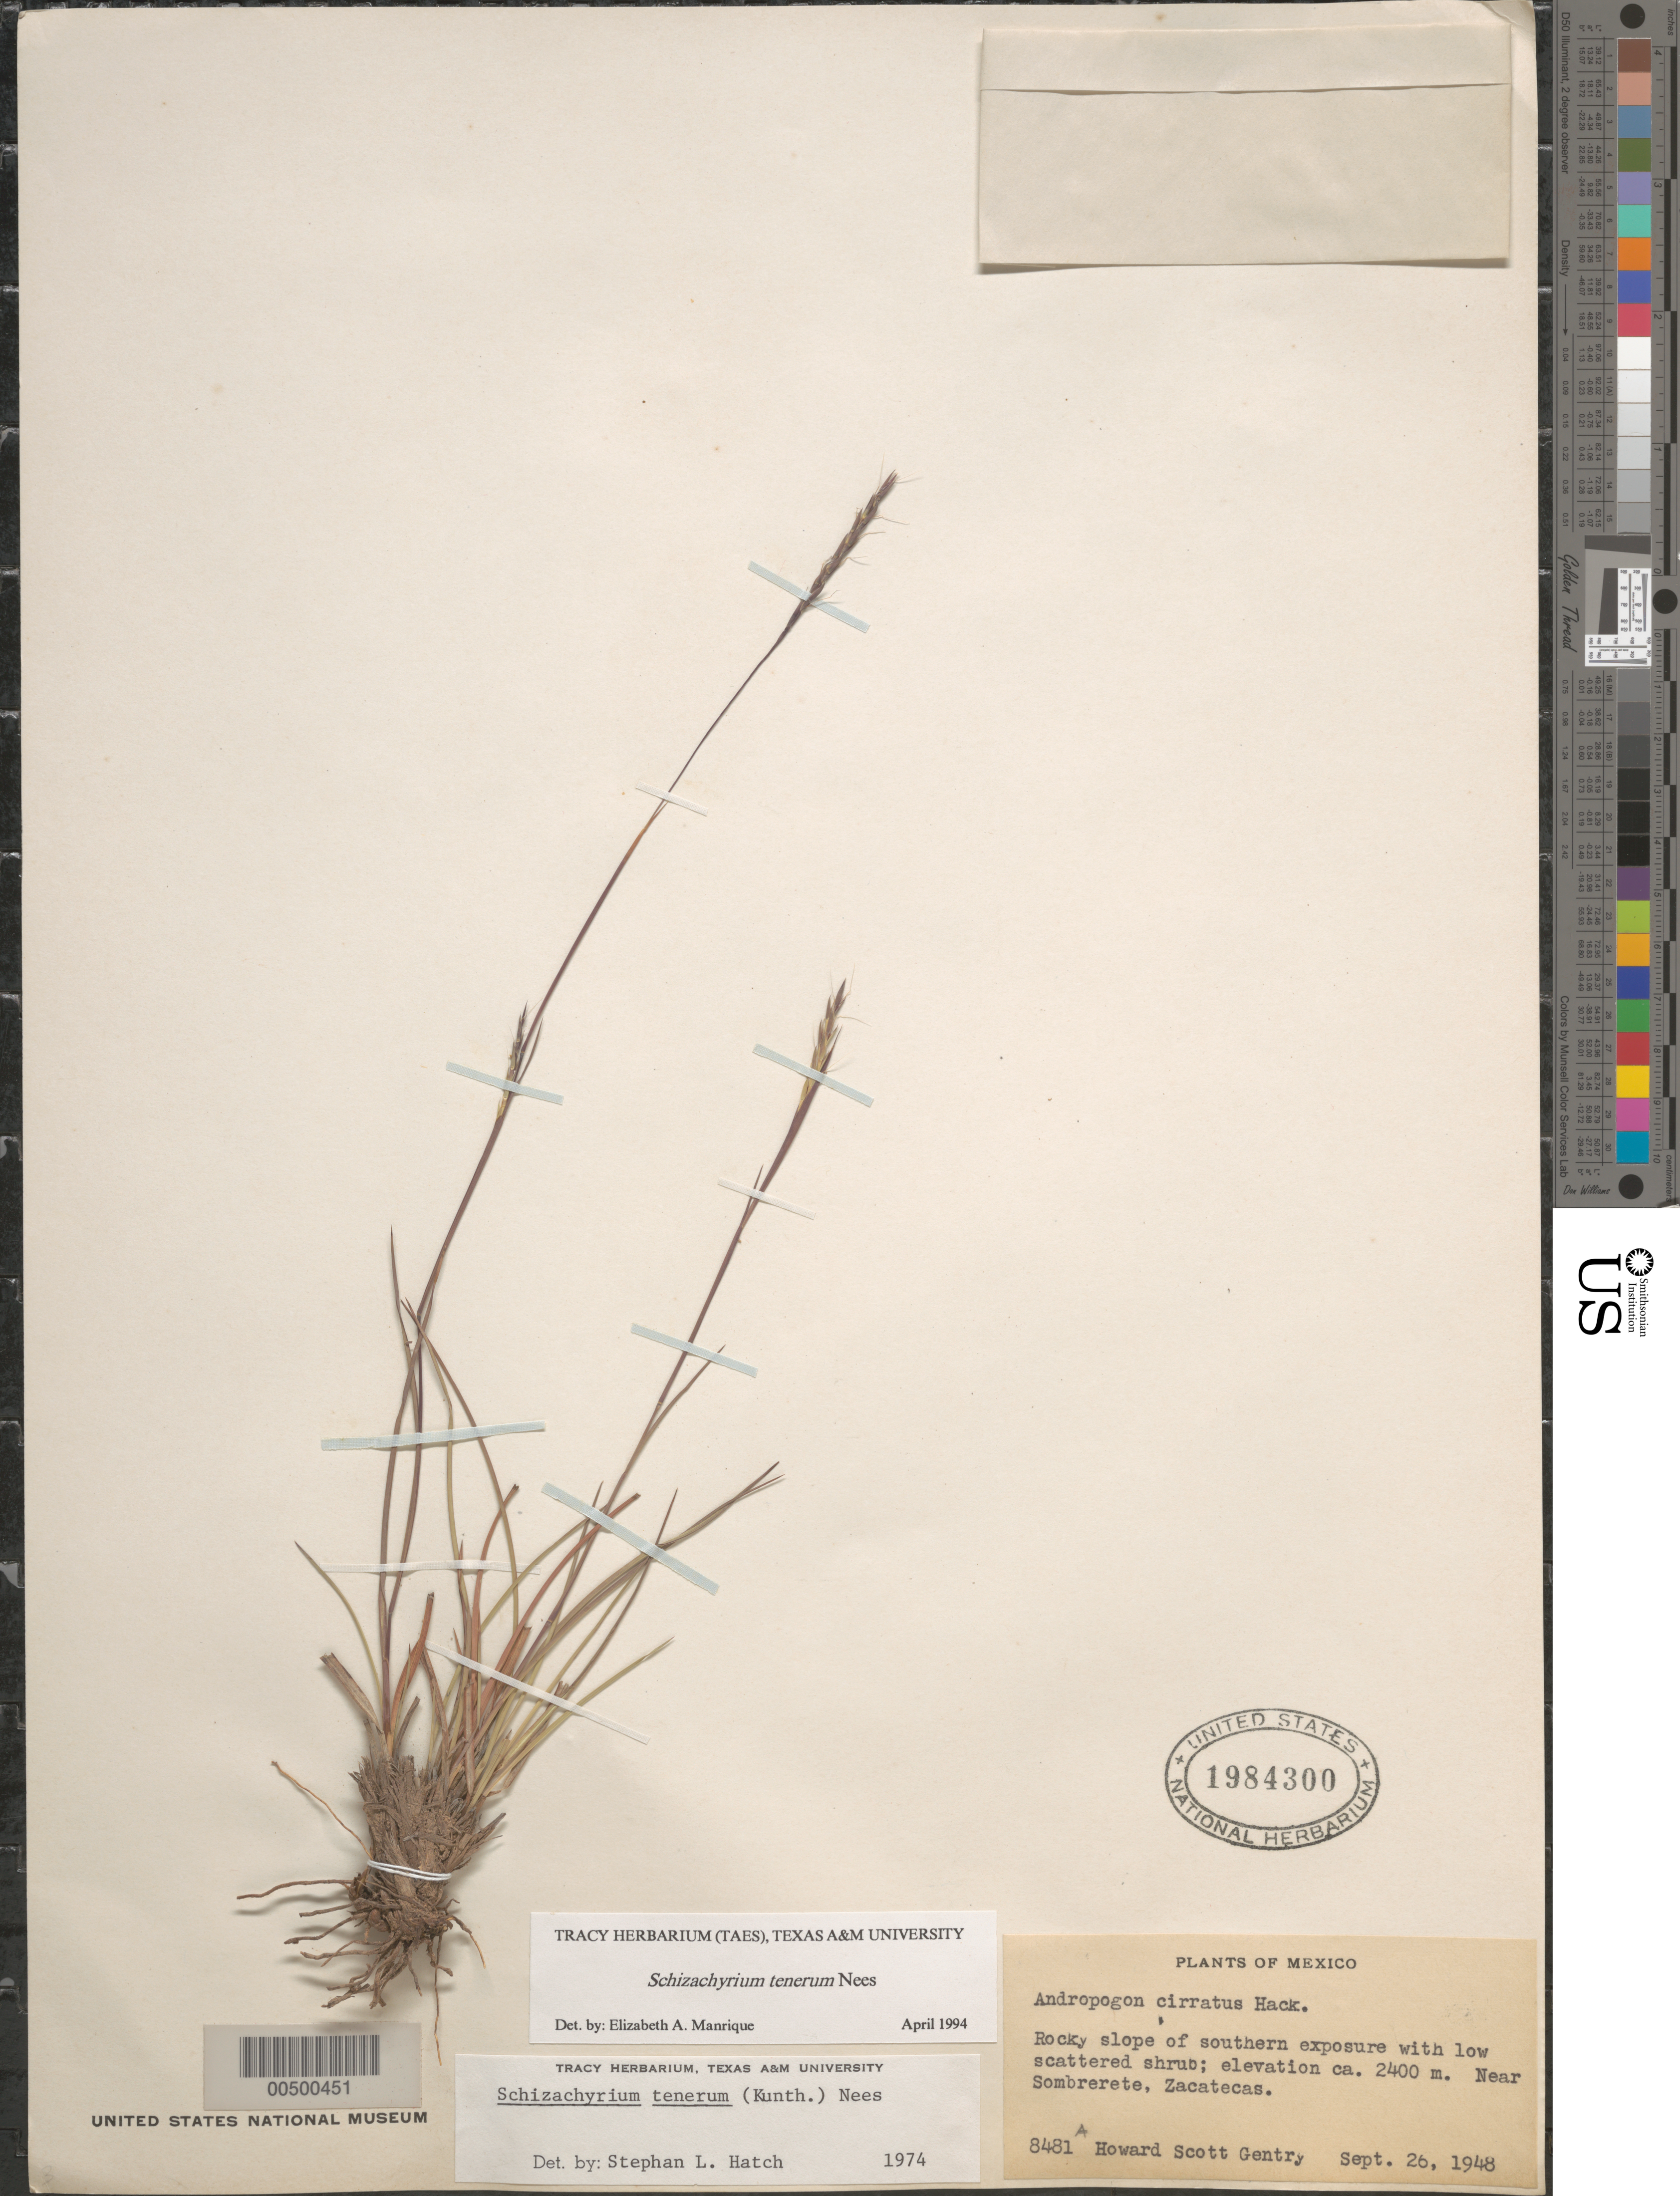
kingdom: Plantae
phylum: Tracheophyta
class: Liliopsida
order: Poales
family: Poaceae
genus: Schizachyrium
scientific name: Schizachyrium tenerum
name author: Nees in Mart.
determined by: Manrique, E. A.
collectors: H. S. Gentry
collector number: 8481A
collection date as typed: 26 Sep 1948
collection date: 1948-09-26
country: Mexico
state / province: Zacatecas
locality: Near Sombrerete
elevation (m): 2400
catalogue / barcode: US 1984300